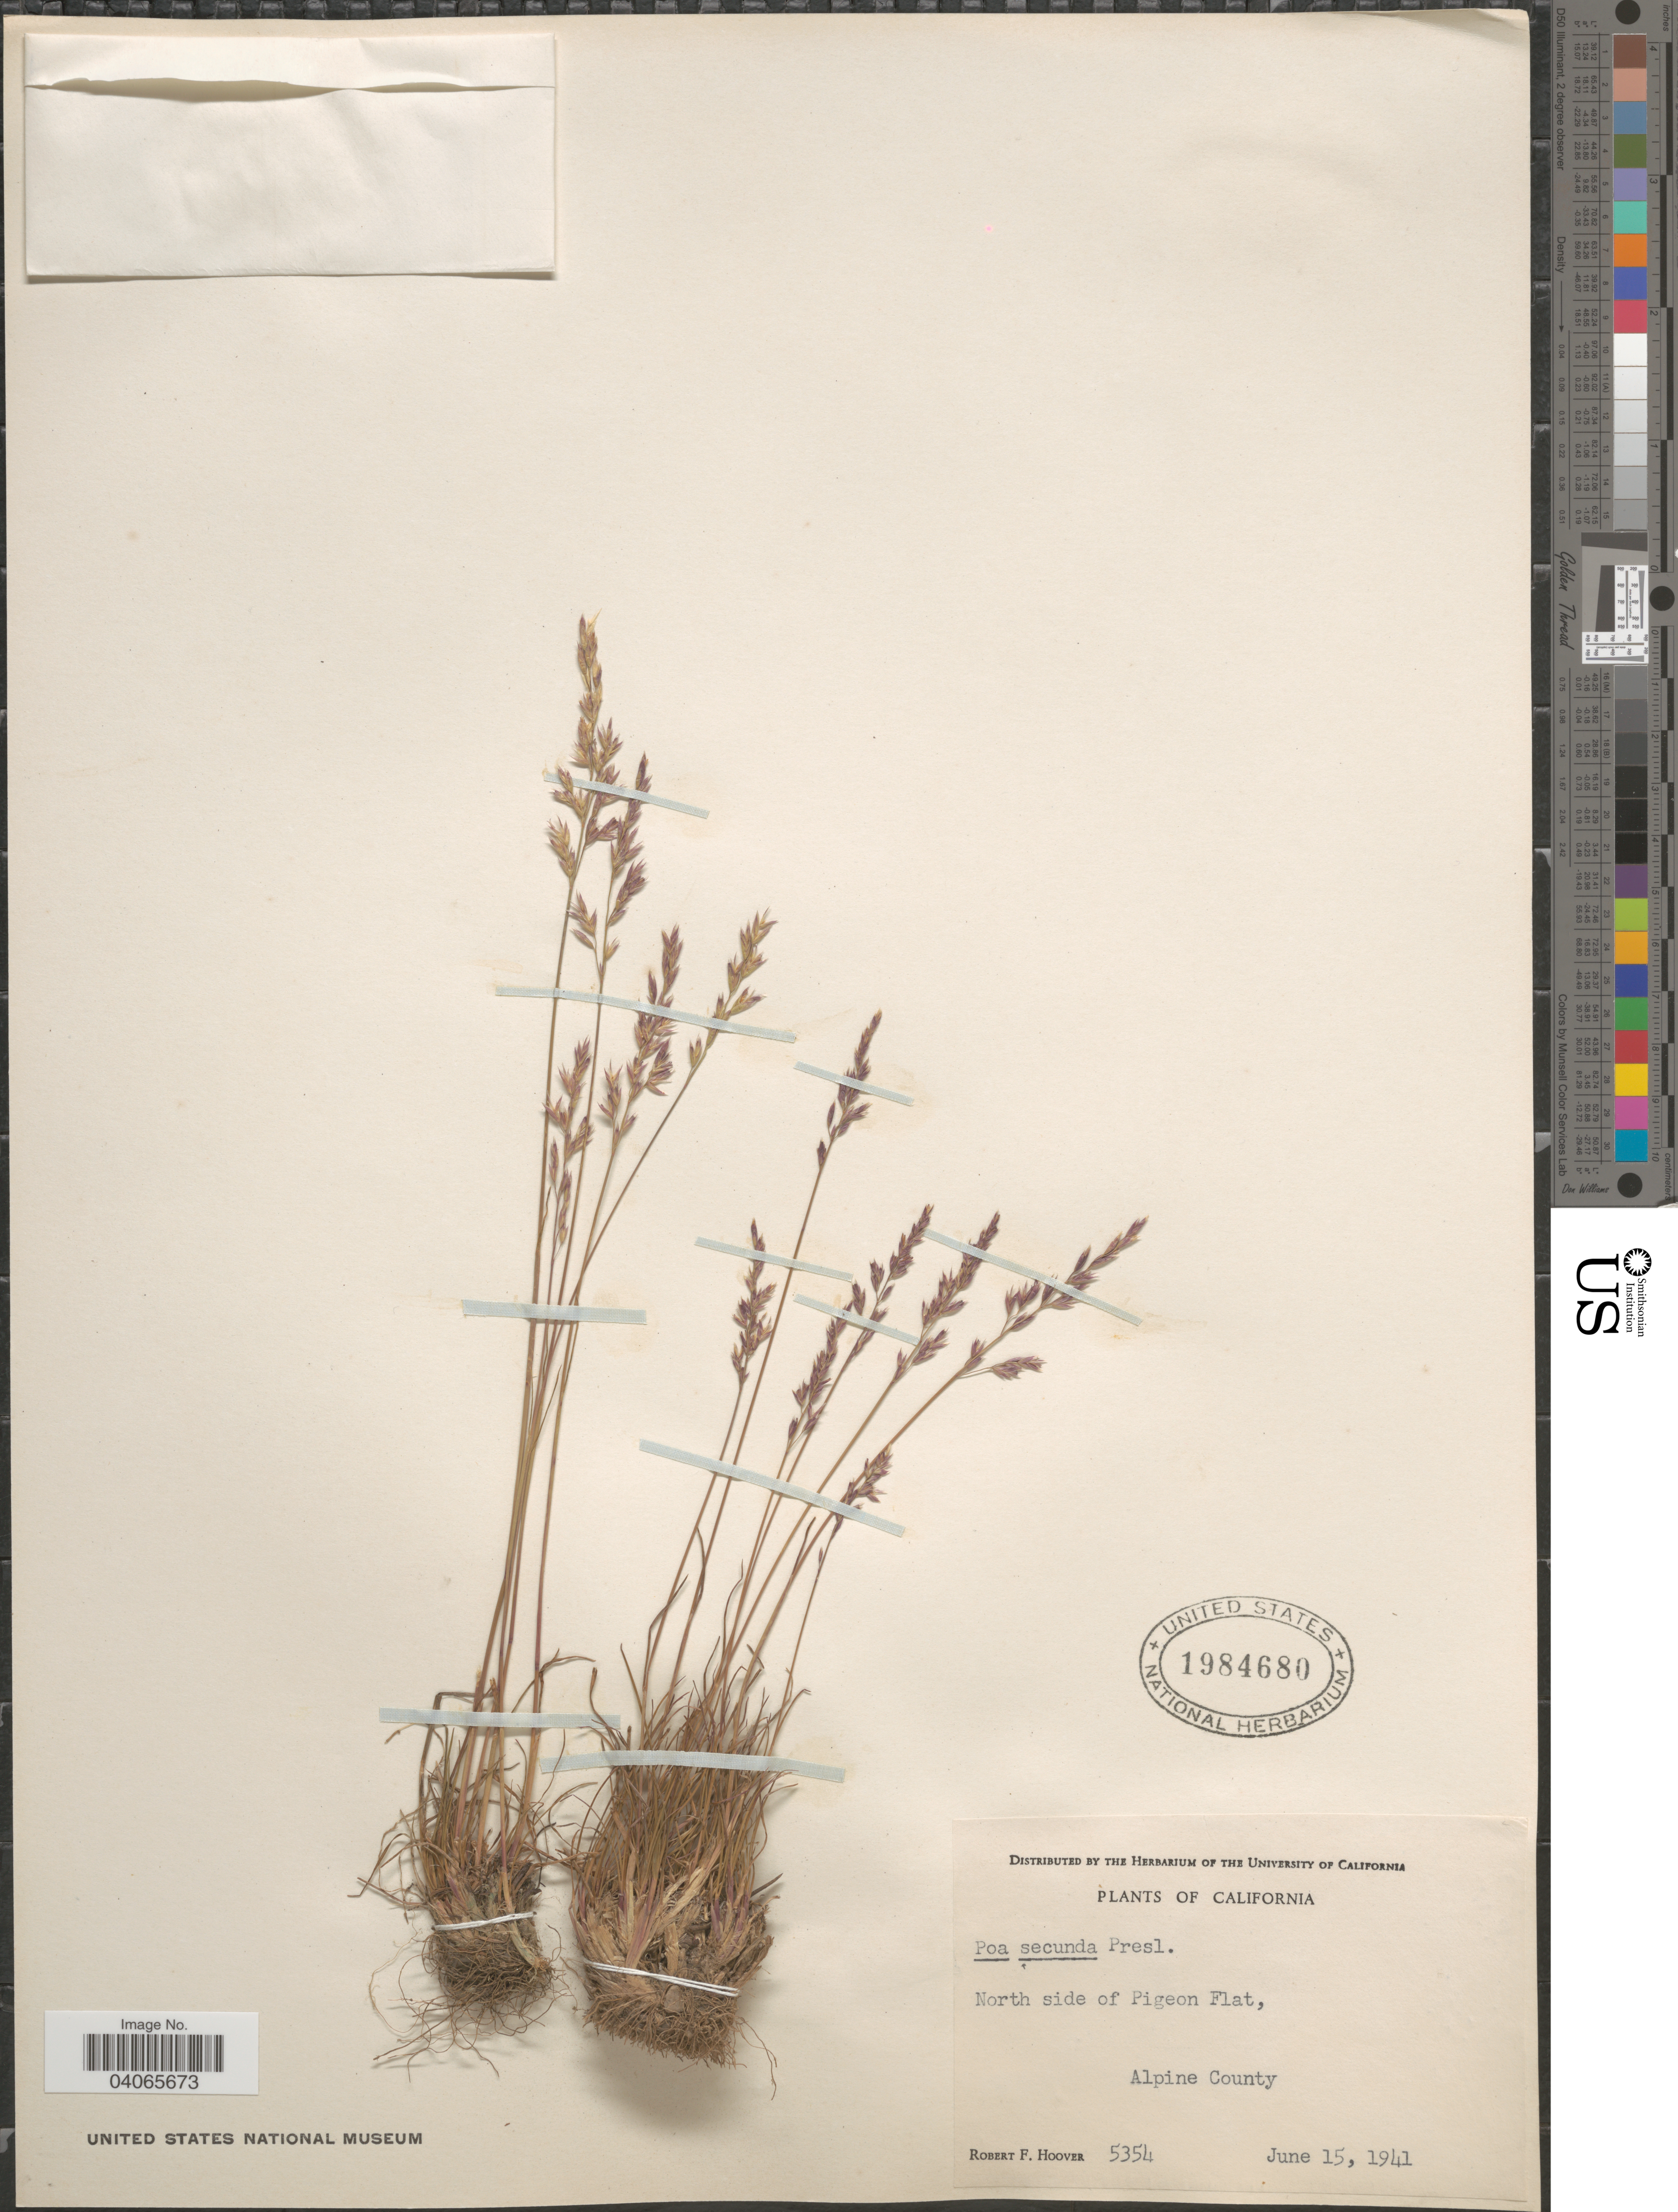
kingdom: Plantae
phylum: Tracheophyta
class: Liliopsida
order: Poales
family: Poaceae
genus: Poa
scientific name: Poa secunda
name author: J. Presl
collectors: R. F. Hoover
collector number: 5354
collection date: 1941-06-15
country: United States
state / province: California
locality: North side of Pigeon Flat, Alpine.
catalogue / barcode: US 1984680